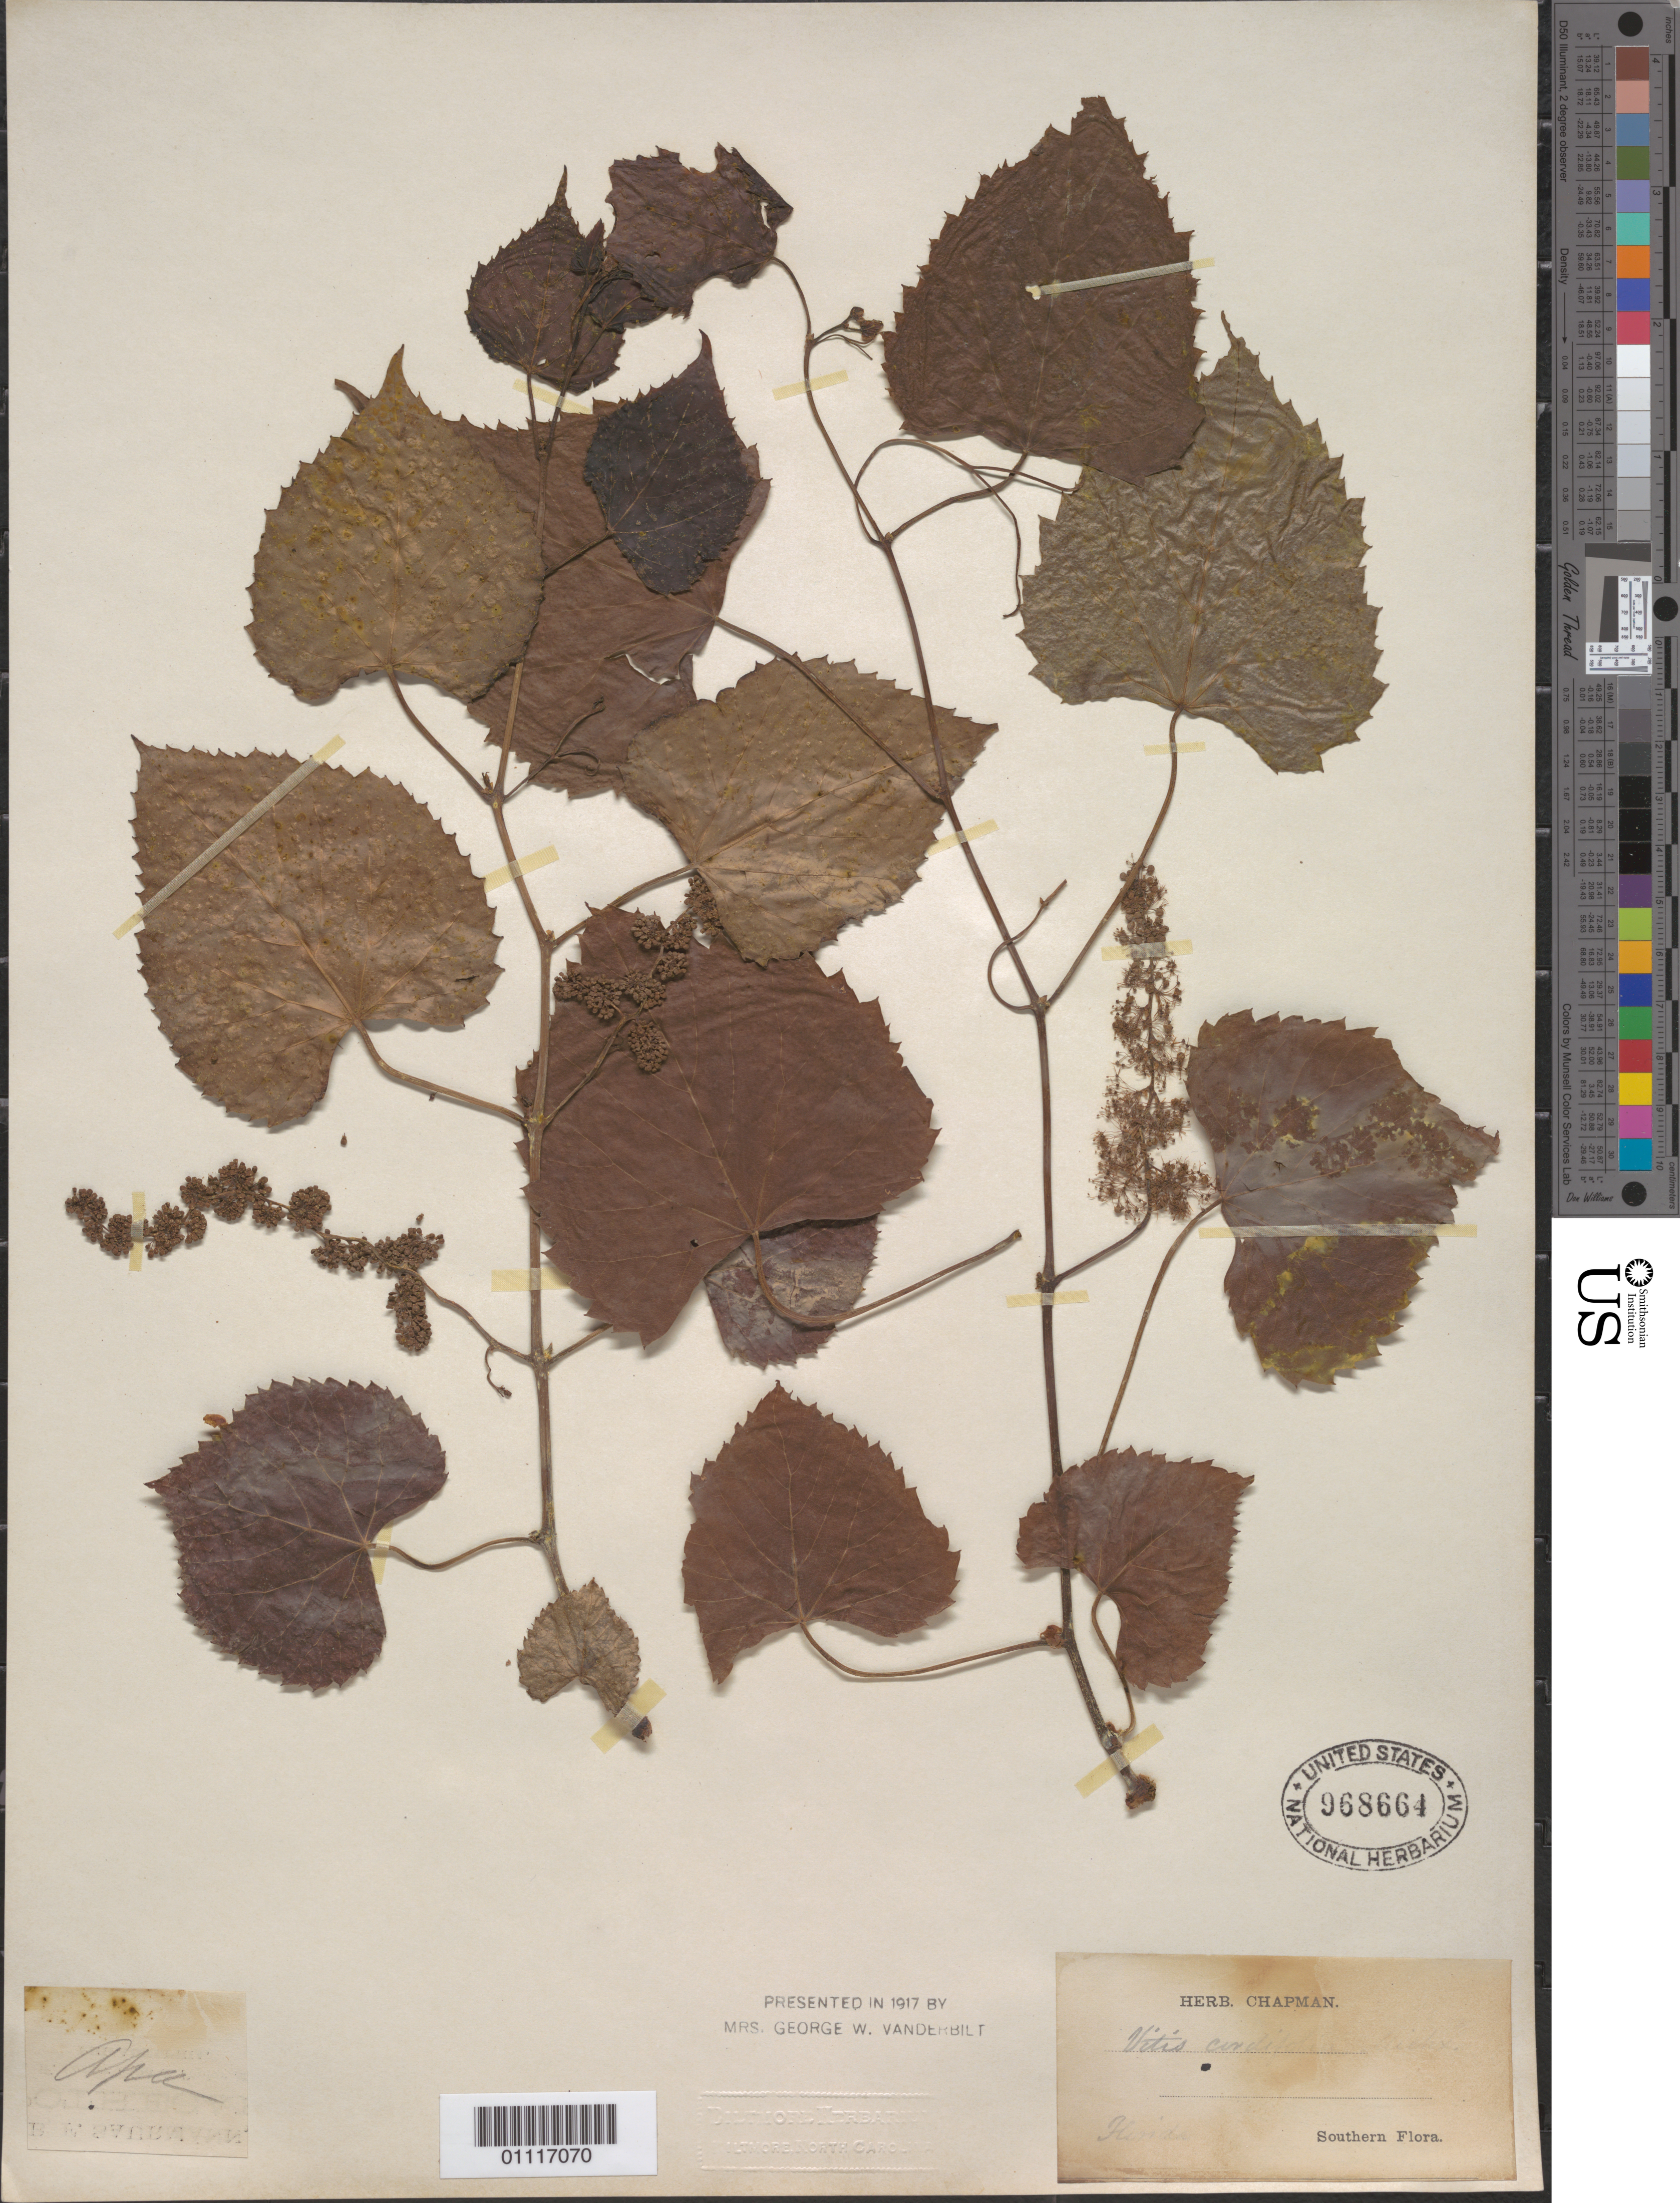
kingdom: Plantae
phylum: Tracheophyta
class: Magnoliopsida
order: Vitales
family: Vitaceae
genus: Vitis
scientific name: Vitis cordifolia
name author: Michx.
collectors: ex herb. A.W. Chapman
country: United States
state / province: Florida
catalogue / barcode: US 968664